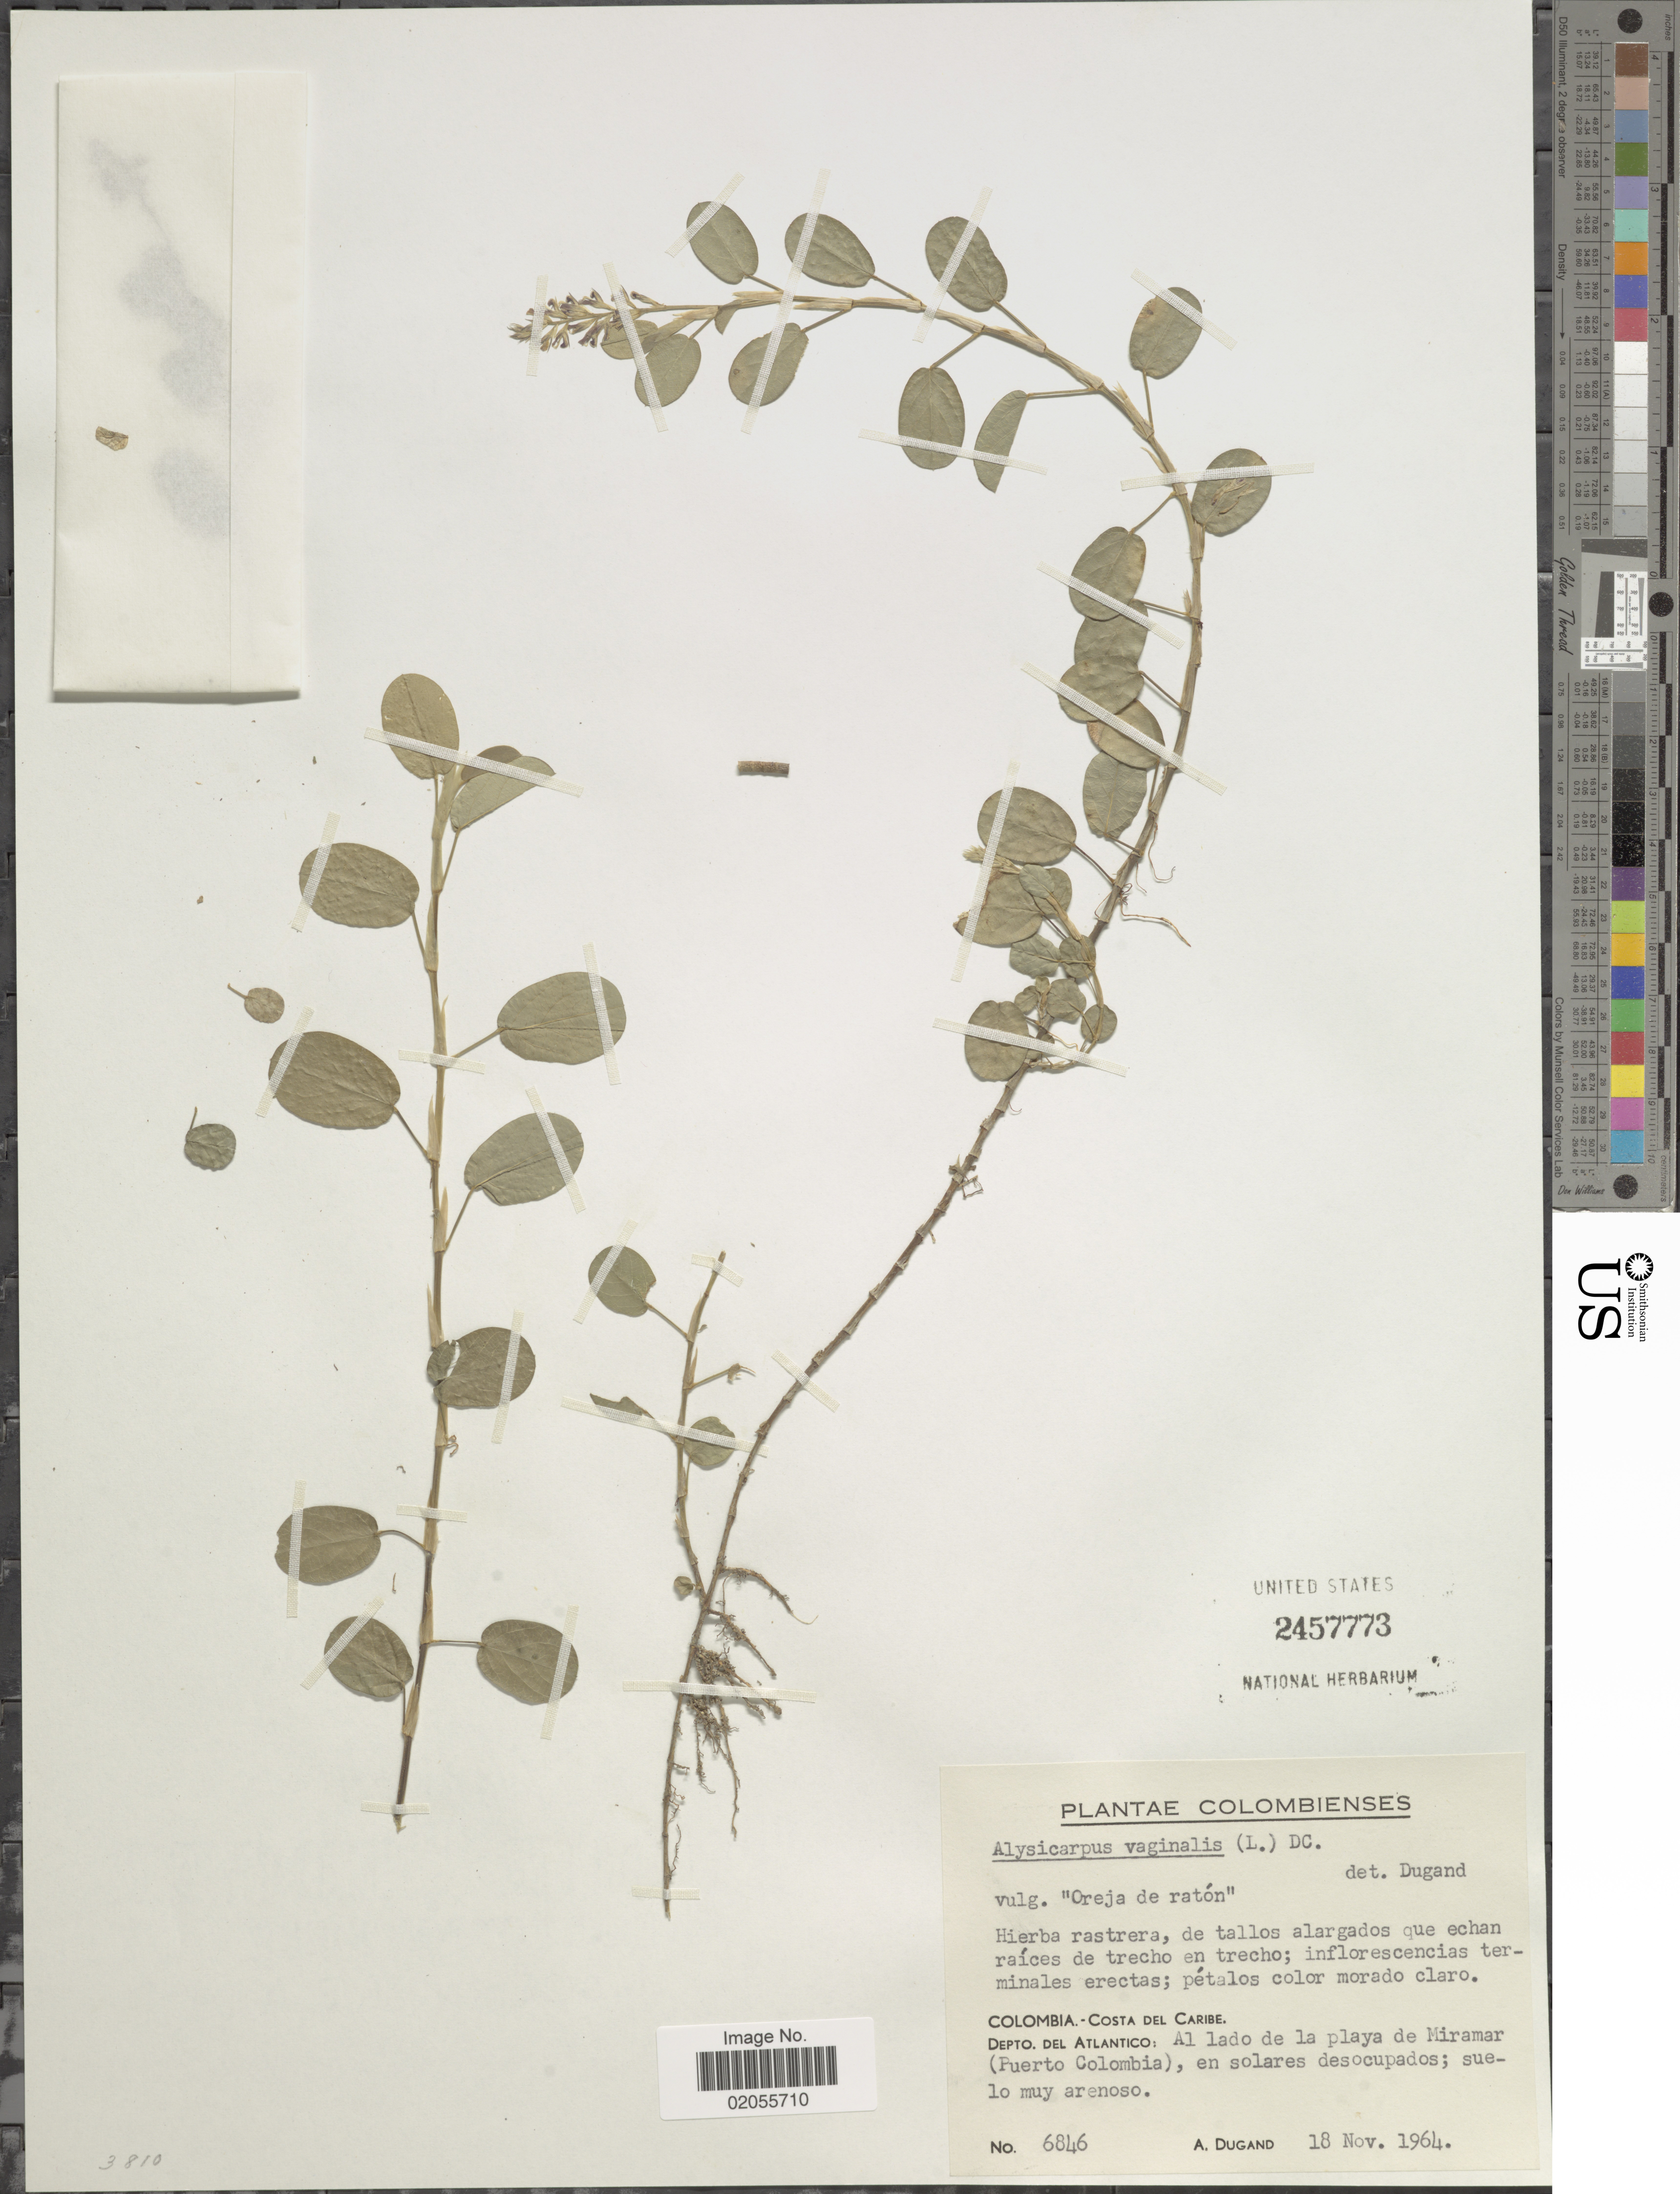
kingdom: Plantae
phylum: Tracheophyta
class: Magnoliopsida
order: Fabales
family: Fabaceae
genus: Alysicarpus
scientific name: Alysicarpus vaginalis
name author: (L.) DC.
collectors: A. Dugand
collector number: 6846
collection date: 1964-11-18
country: Colombia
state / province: Atlántico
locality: Costa del Caribe, Al lado de la playa de Miramar (Puerto Colombia)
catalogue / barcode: US 2457773